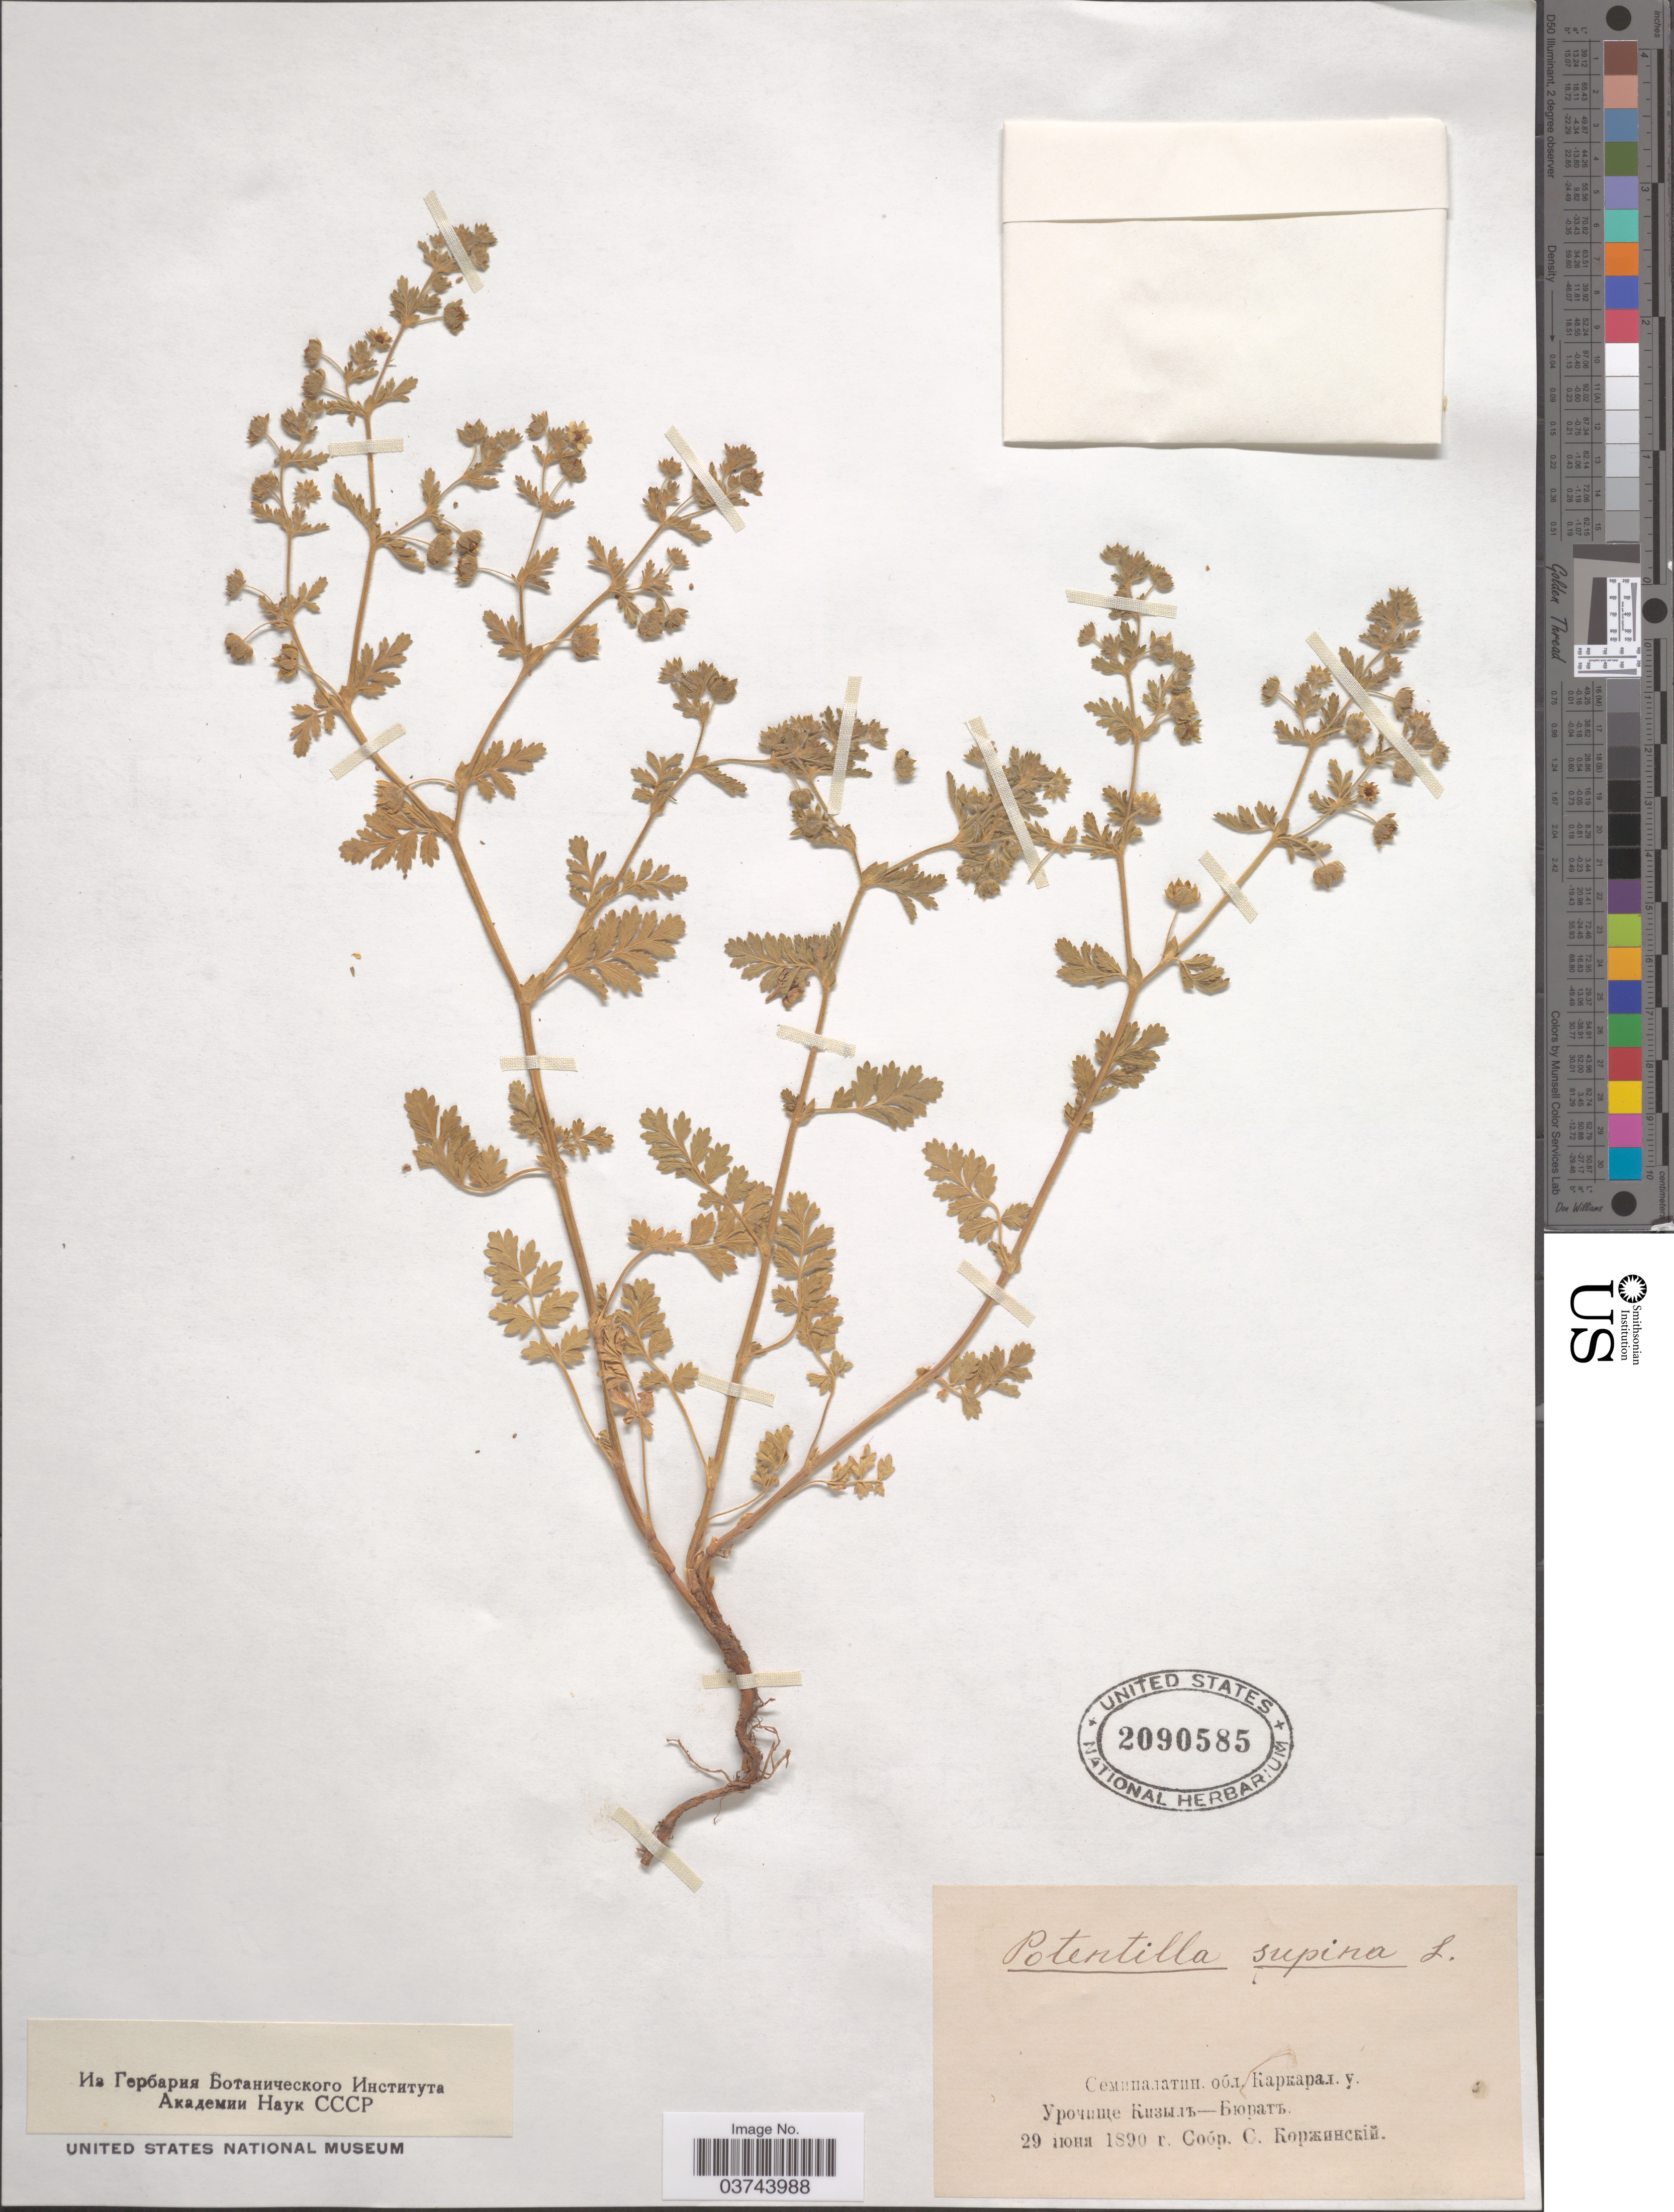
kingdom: Plantae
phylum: Tracheophyta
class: Magnoliopsida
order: Rosales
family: Rosaceae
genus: Potentilla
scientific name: Potentilla supina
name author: L.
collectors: X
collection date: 1890-06-29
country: Kazakhstan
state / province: Qaraghandy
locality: Karakaly Mts, Kyzyl-Byurat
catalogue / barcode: US 2090585